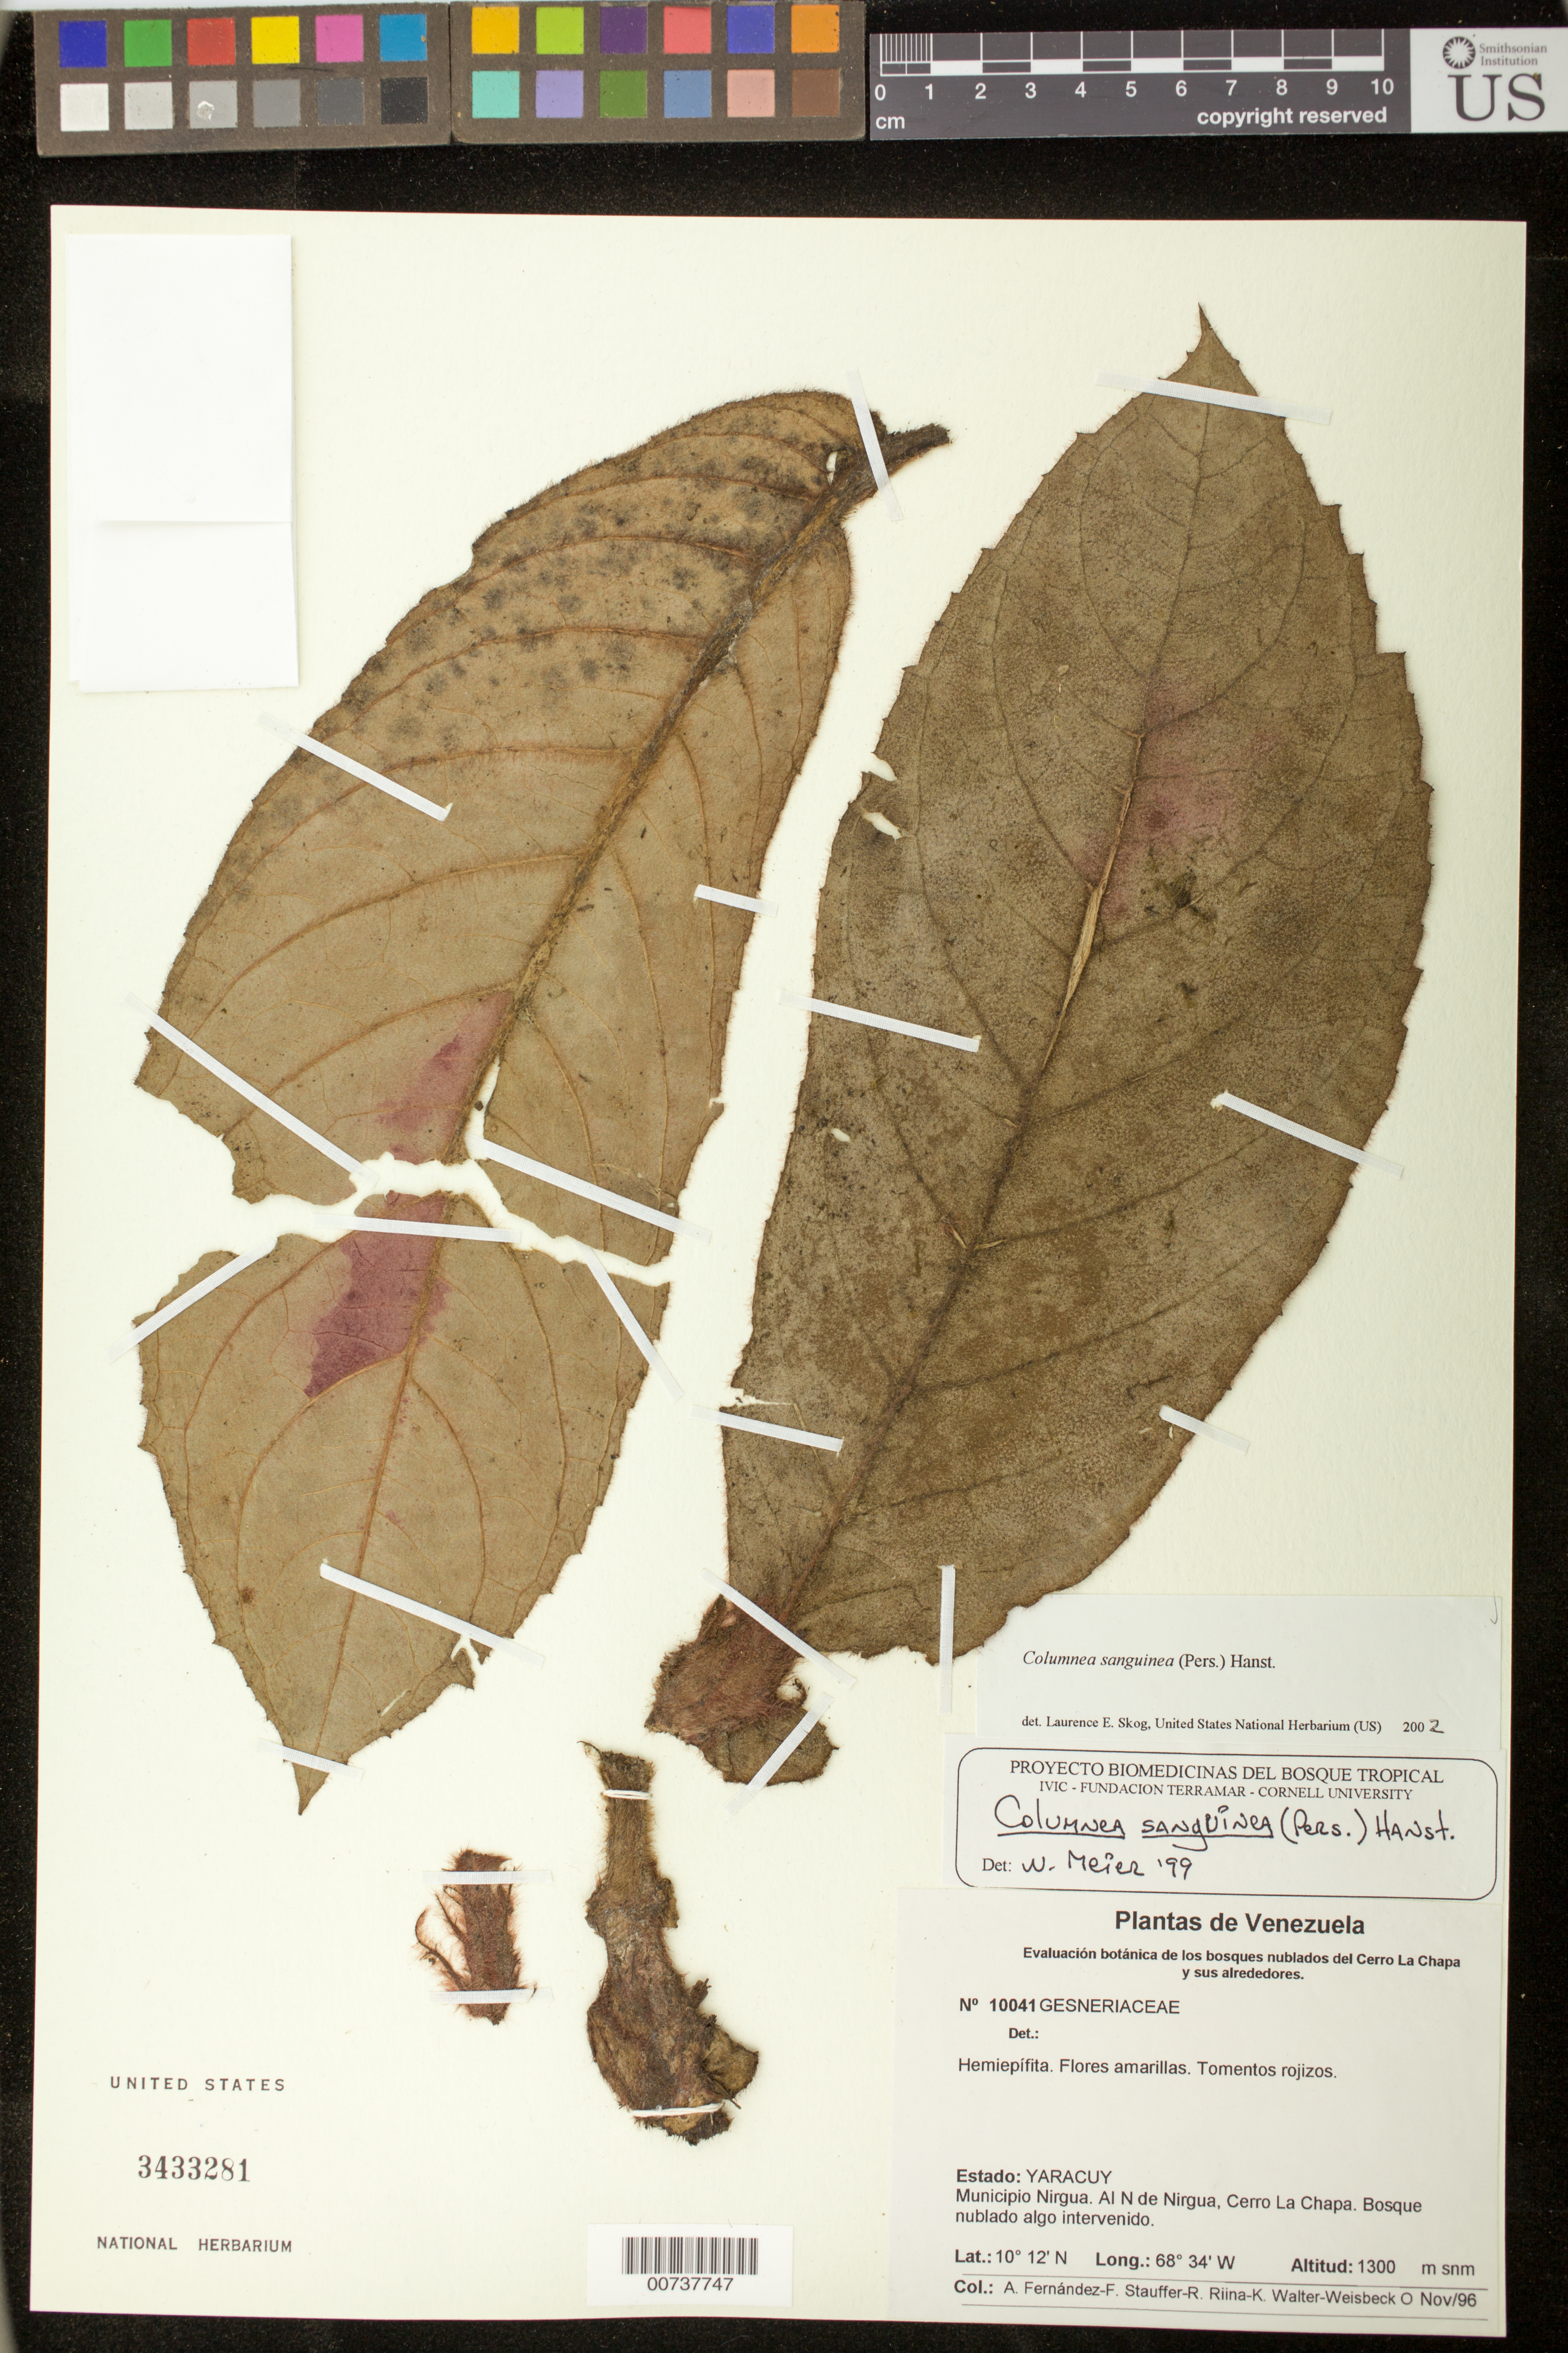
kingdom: Plantae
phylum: Tracheophyta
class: Magnoliopsida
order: Lamiales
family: Gesneriaceae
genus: Columnea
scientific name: Columnea sanguinea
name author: (Pers.) Hanst.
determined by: Skog, Laurence E.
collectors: A. Fernández F., F. W. Stauffer, R. Riina, K. Walter & O. Kunert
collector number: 10041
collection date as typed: Nov 1996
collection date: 1996-11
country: Venezuela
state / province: Yaracuy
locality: Mpio. Nirgua, al N de Nirgua, Cerro La Chapa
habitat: Bosque nublado algo intervenido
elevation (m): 1300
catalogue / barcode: US 3433281